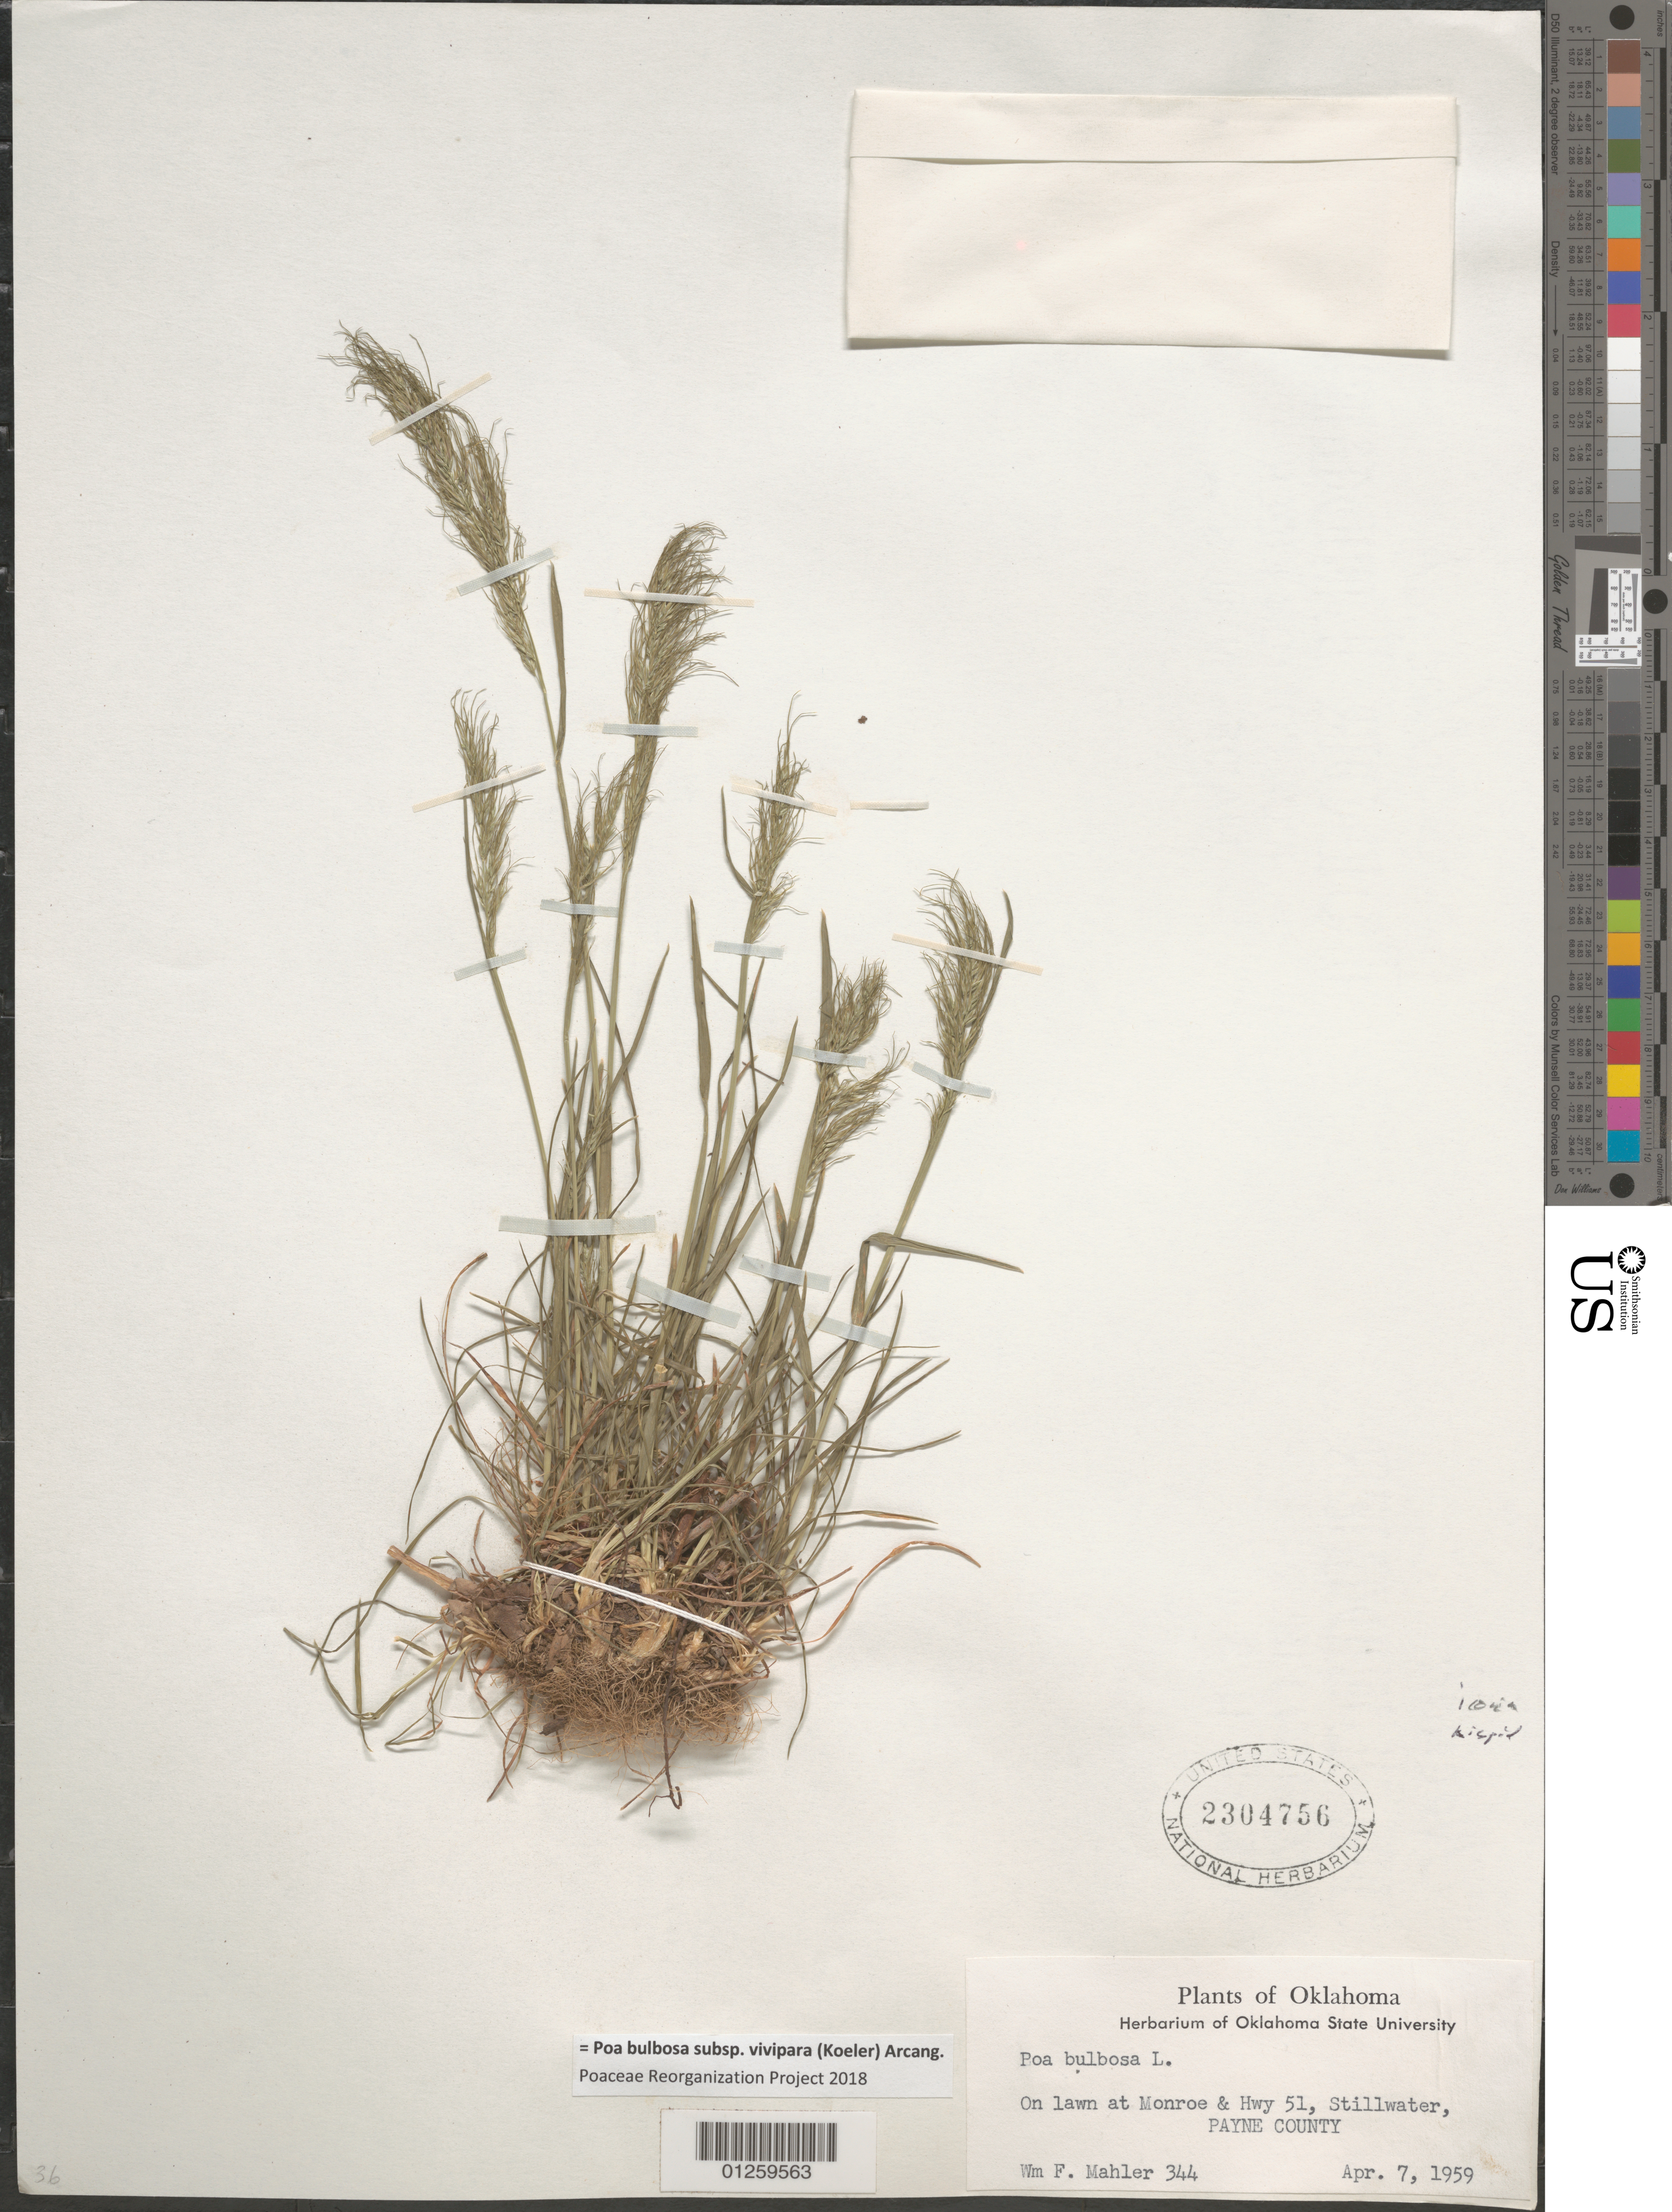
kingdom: Plantae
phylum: Tracheophyta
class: Liliopsida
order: Poales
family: Poaceae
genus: Poa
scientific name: Poa iconia var. iconia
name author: Azn.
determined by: Soreng, Robert J., Research Associate (BOT), Smithsonian Institution - National Museum of Natural History (UNITED STATES)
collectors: W. F. Mahler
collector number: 344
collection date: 1959-04-07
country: United States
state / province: Oklahoma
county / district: Payne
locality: At Monroe & Hwy 51, Stillwarer,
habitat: On lawn.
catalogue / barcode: US 2304756